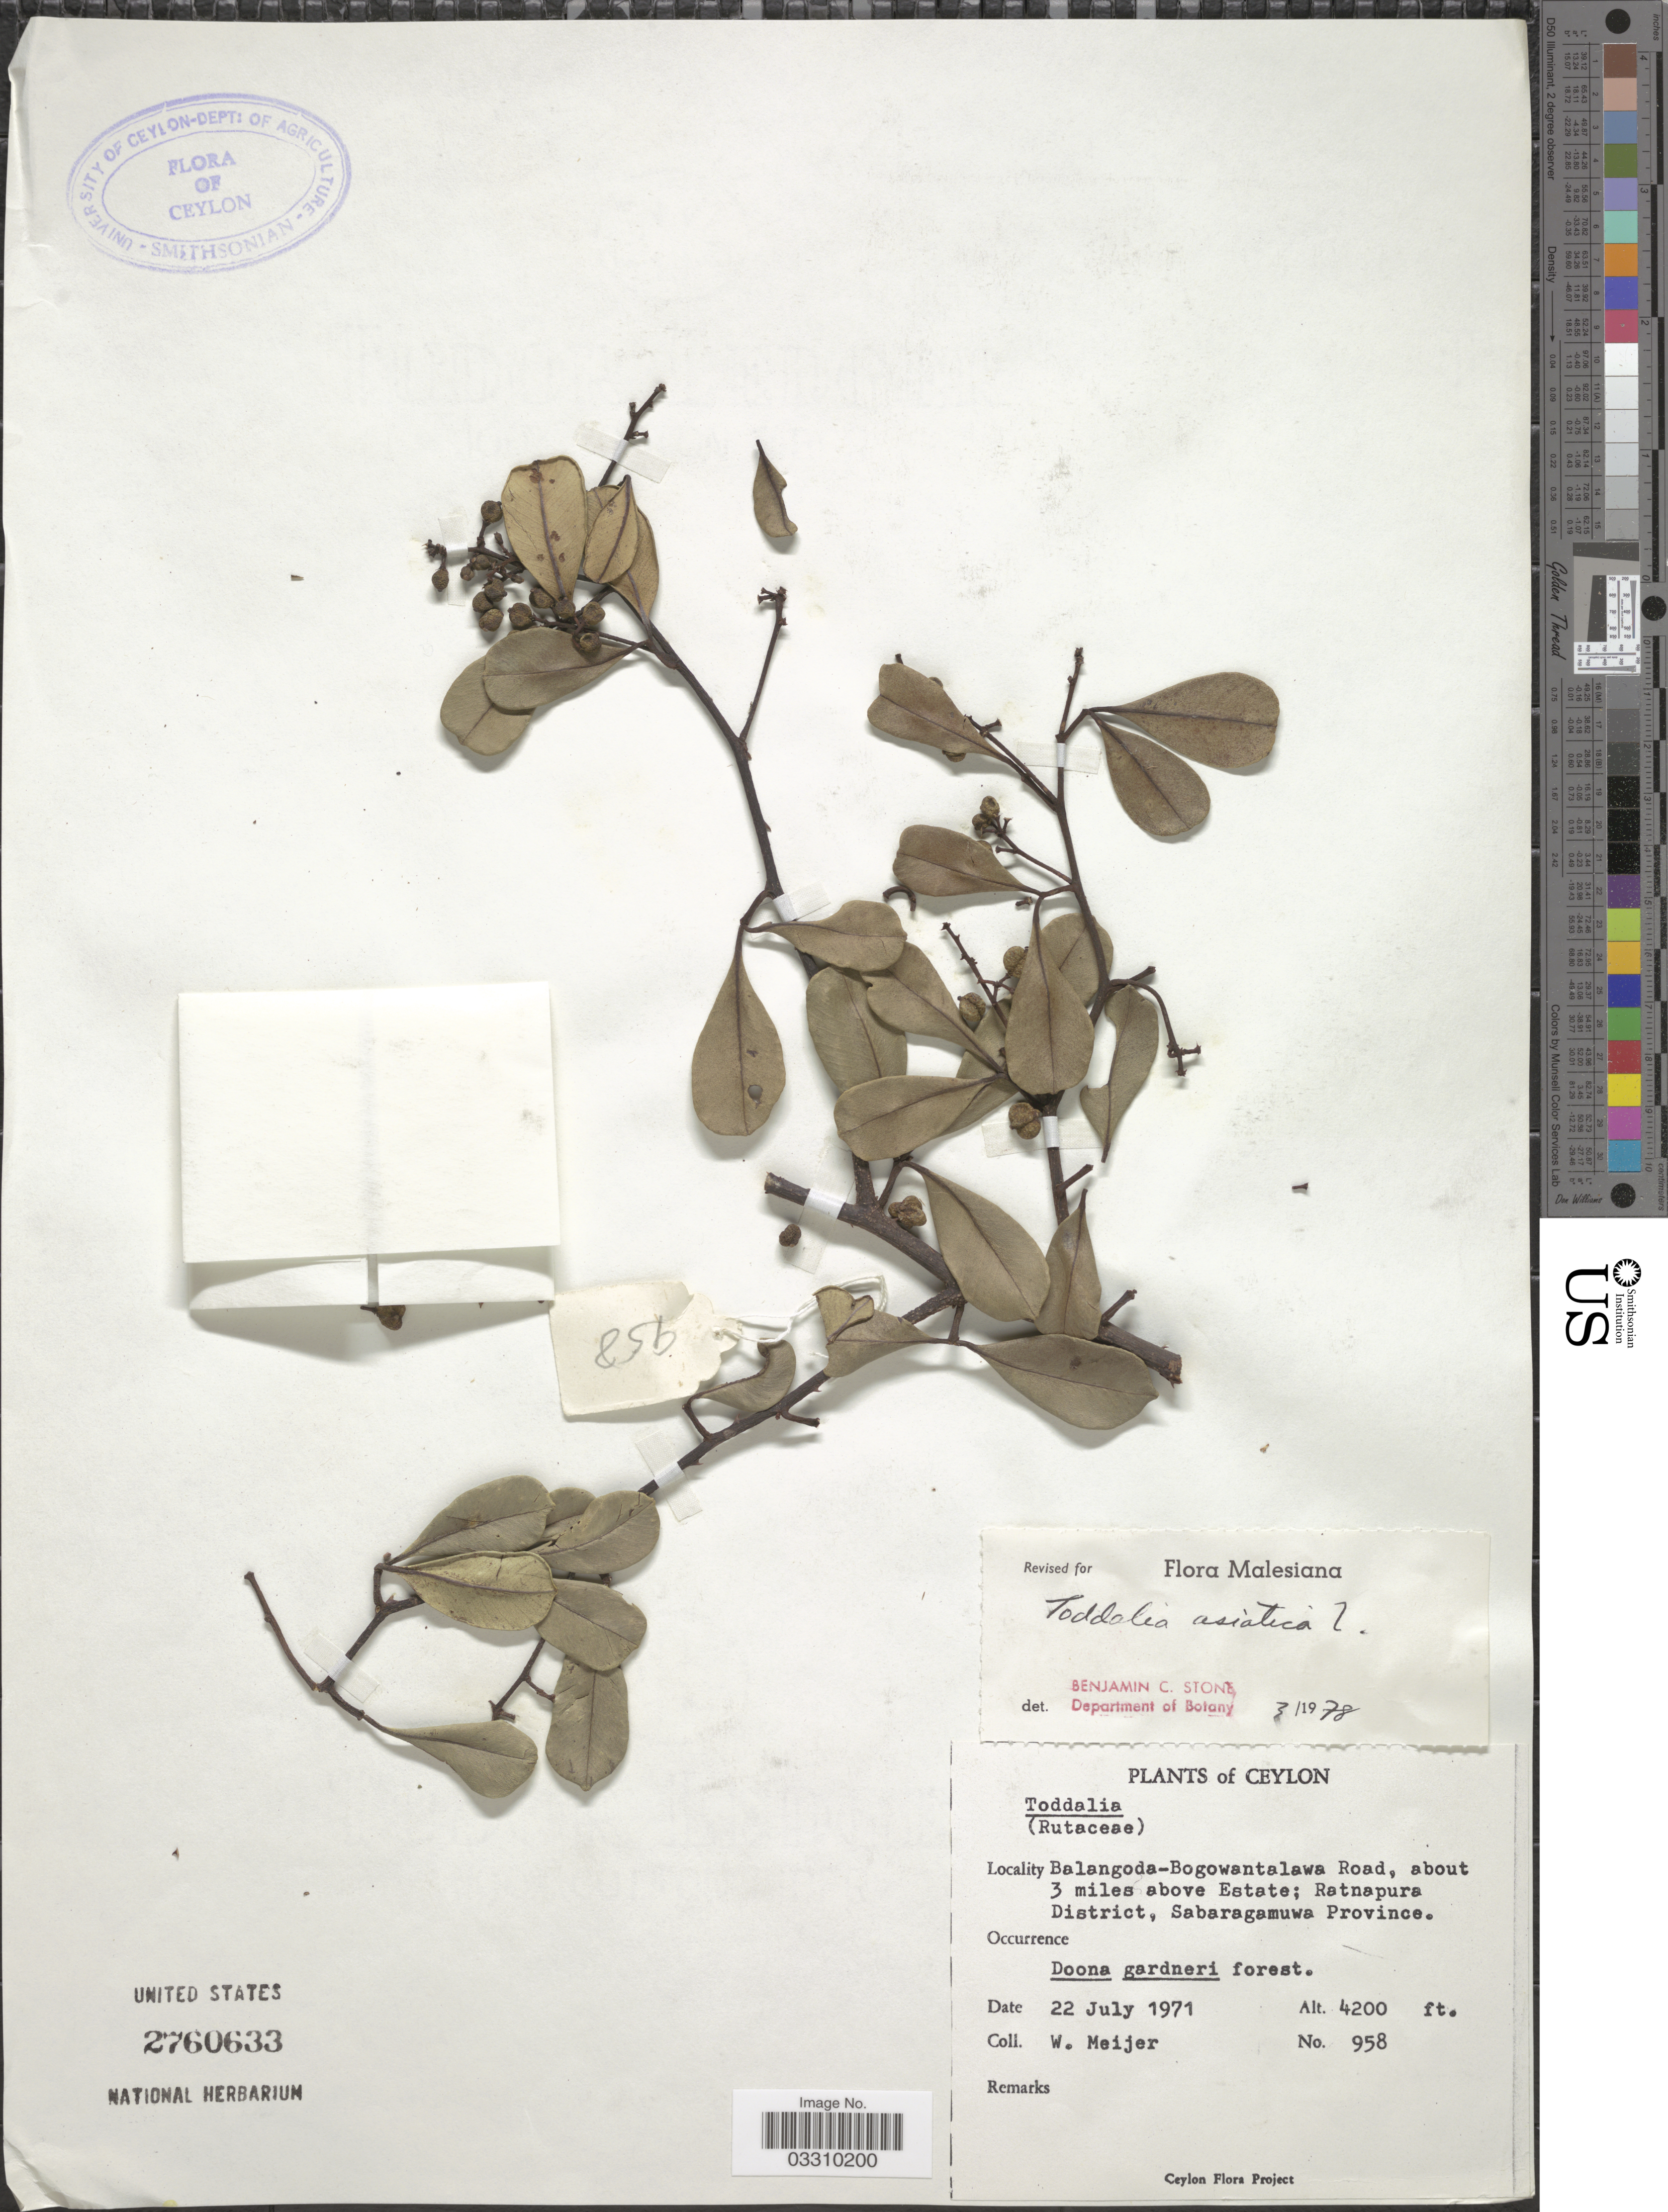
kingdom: Plantae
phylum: Tracheophyta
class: Magnoliopsida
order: Sapindales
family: Rutaceae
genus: Zanthoxylum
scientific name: Zanthoxylum asiaticum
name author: (L.) Appelhans et al.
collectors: W. Meijer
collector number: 958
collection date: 1971-07-22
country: Sri Lanka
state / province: Sabaragamuwa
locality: Ceylon. Balangoda-Bogowantalawa Road, about 3 miles above Estate; Ratnapura District, Sabaragamuwa Province.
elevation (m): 1280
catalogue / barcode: US 2760633